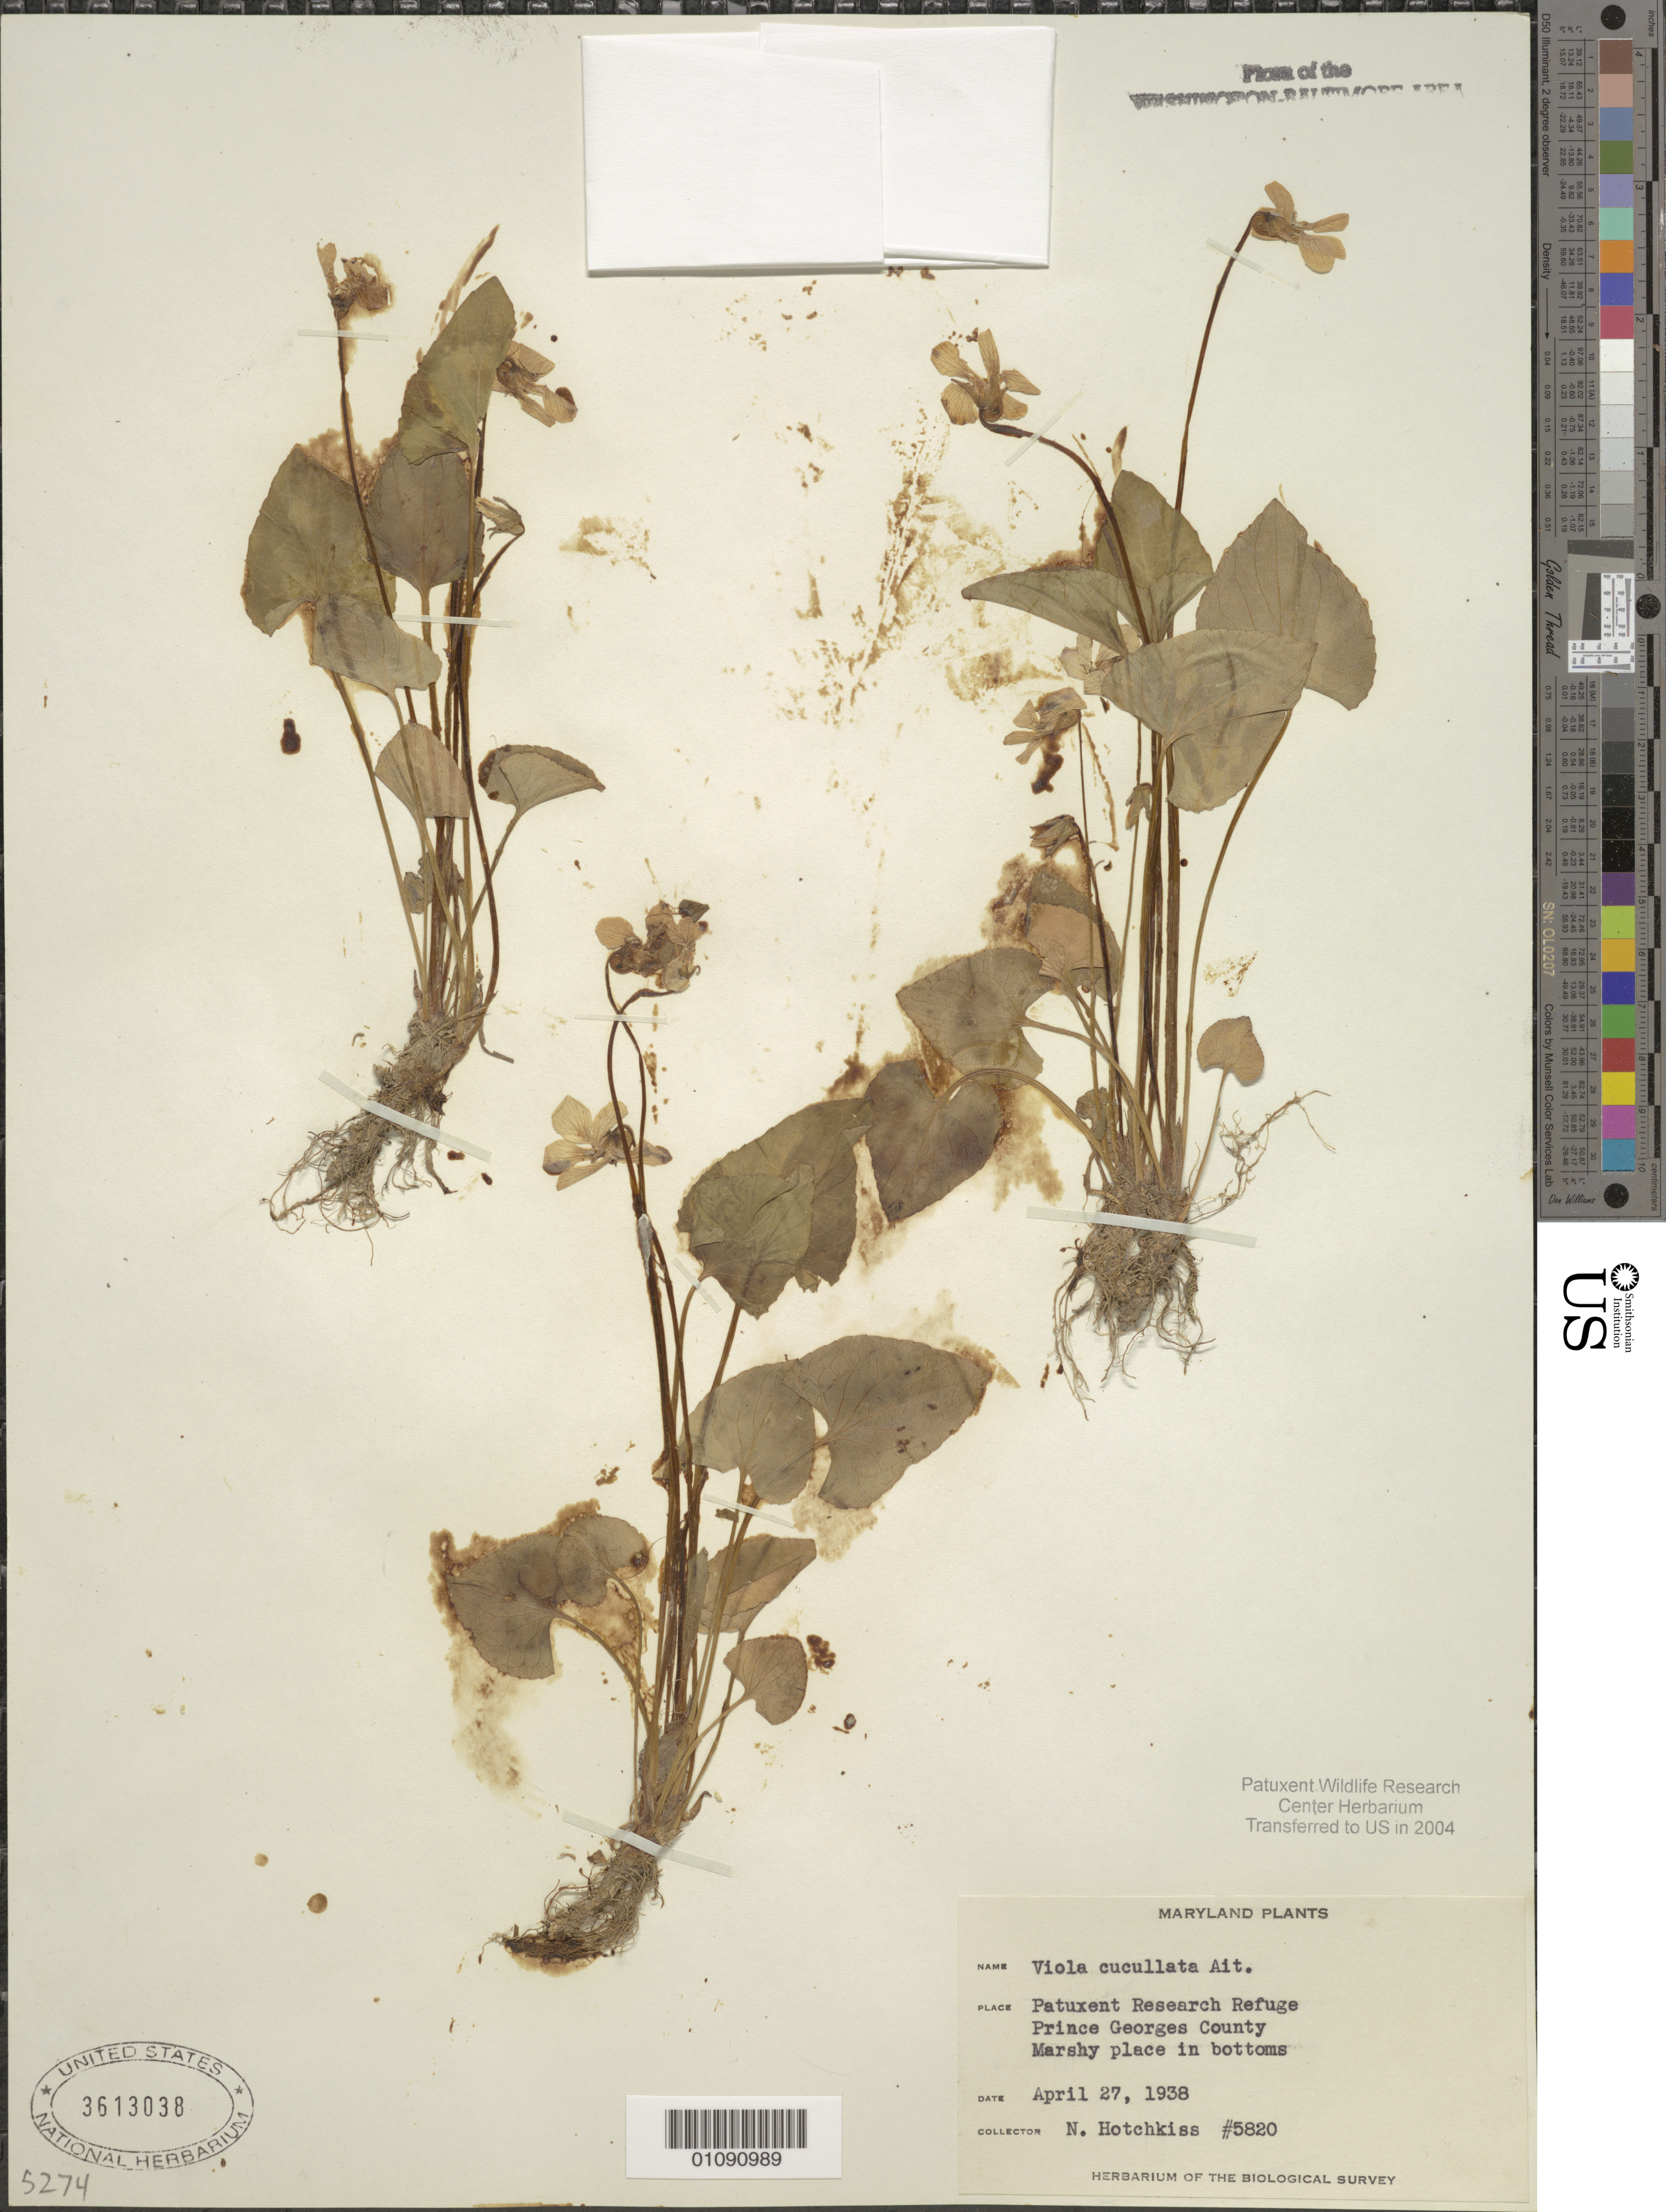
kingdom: Plantae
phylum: Tracheophyta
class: Magnoliopsida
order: Malpighiales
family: Violaceae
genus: Viola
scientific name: Viola cucullata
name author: Aiton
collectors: N. Hotchkiss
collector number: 5820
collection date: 1938-04-27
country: United States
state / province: Maryland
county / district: Prince George's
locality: Patuxent Wildlife Refuge.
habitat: Marshy place in bottoms.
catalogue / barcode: US 3613038